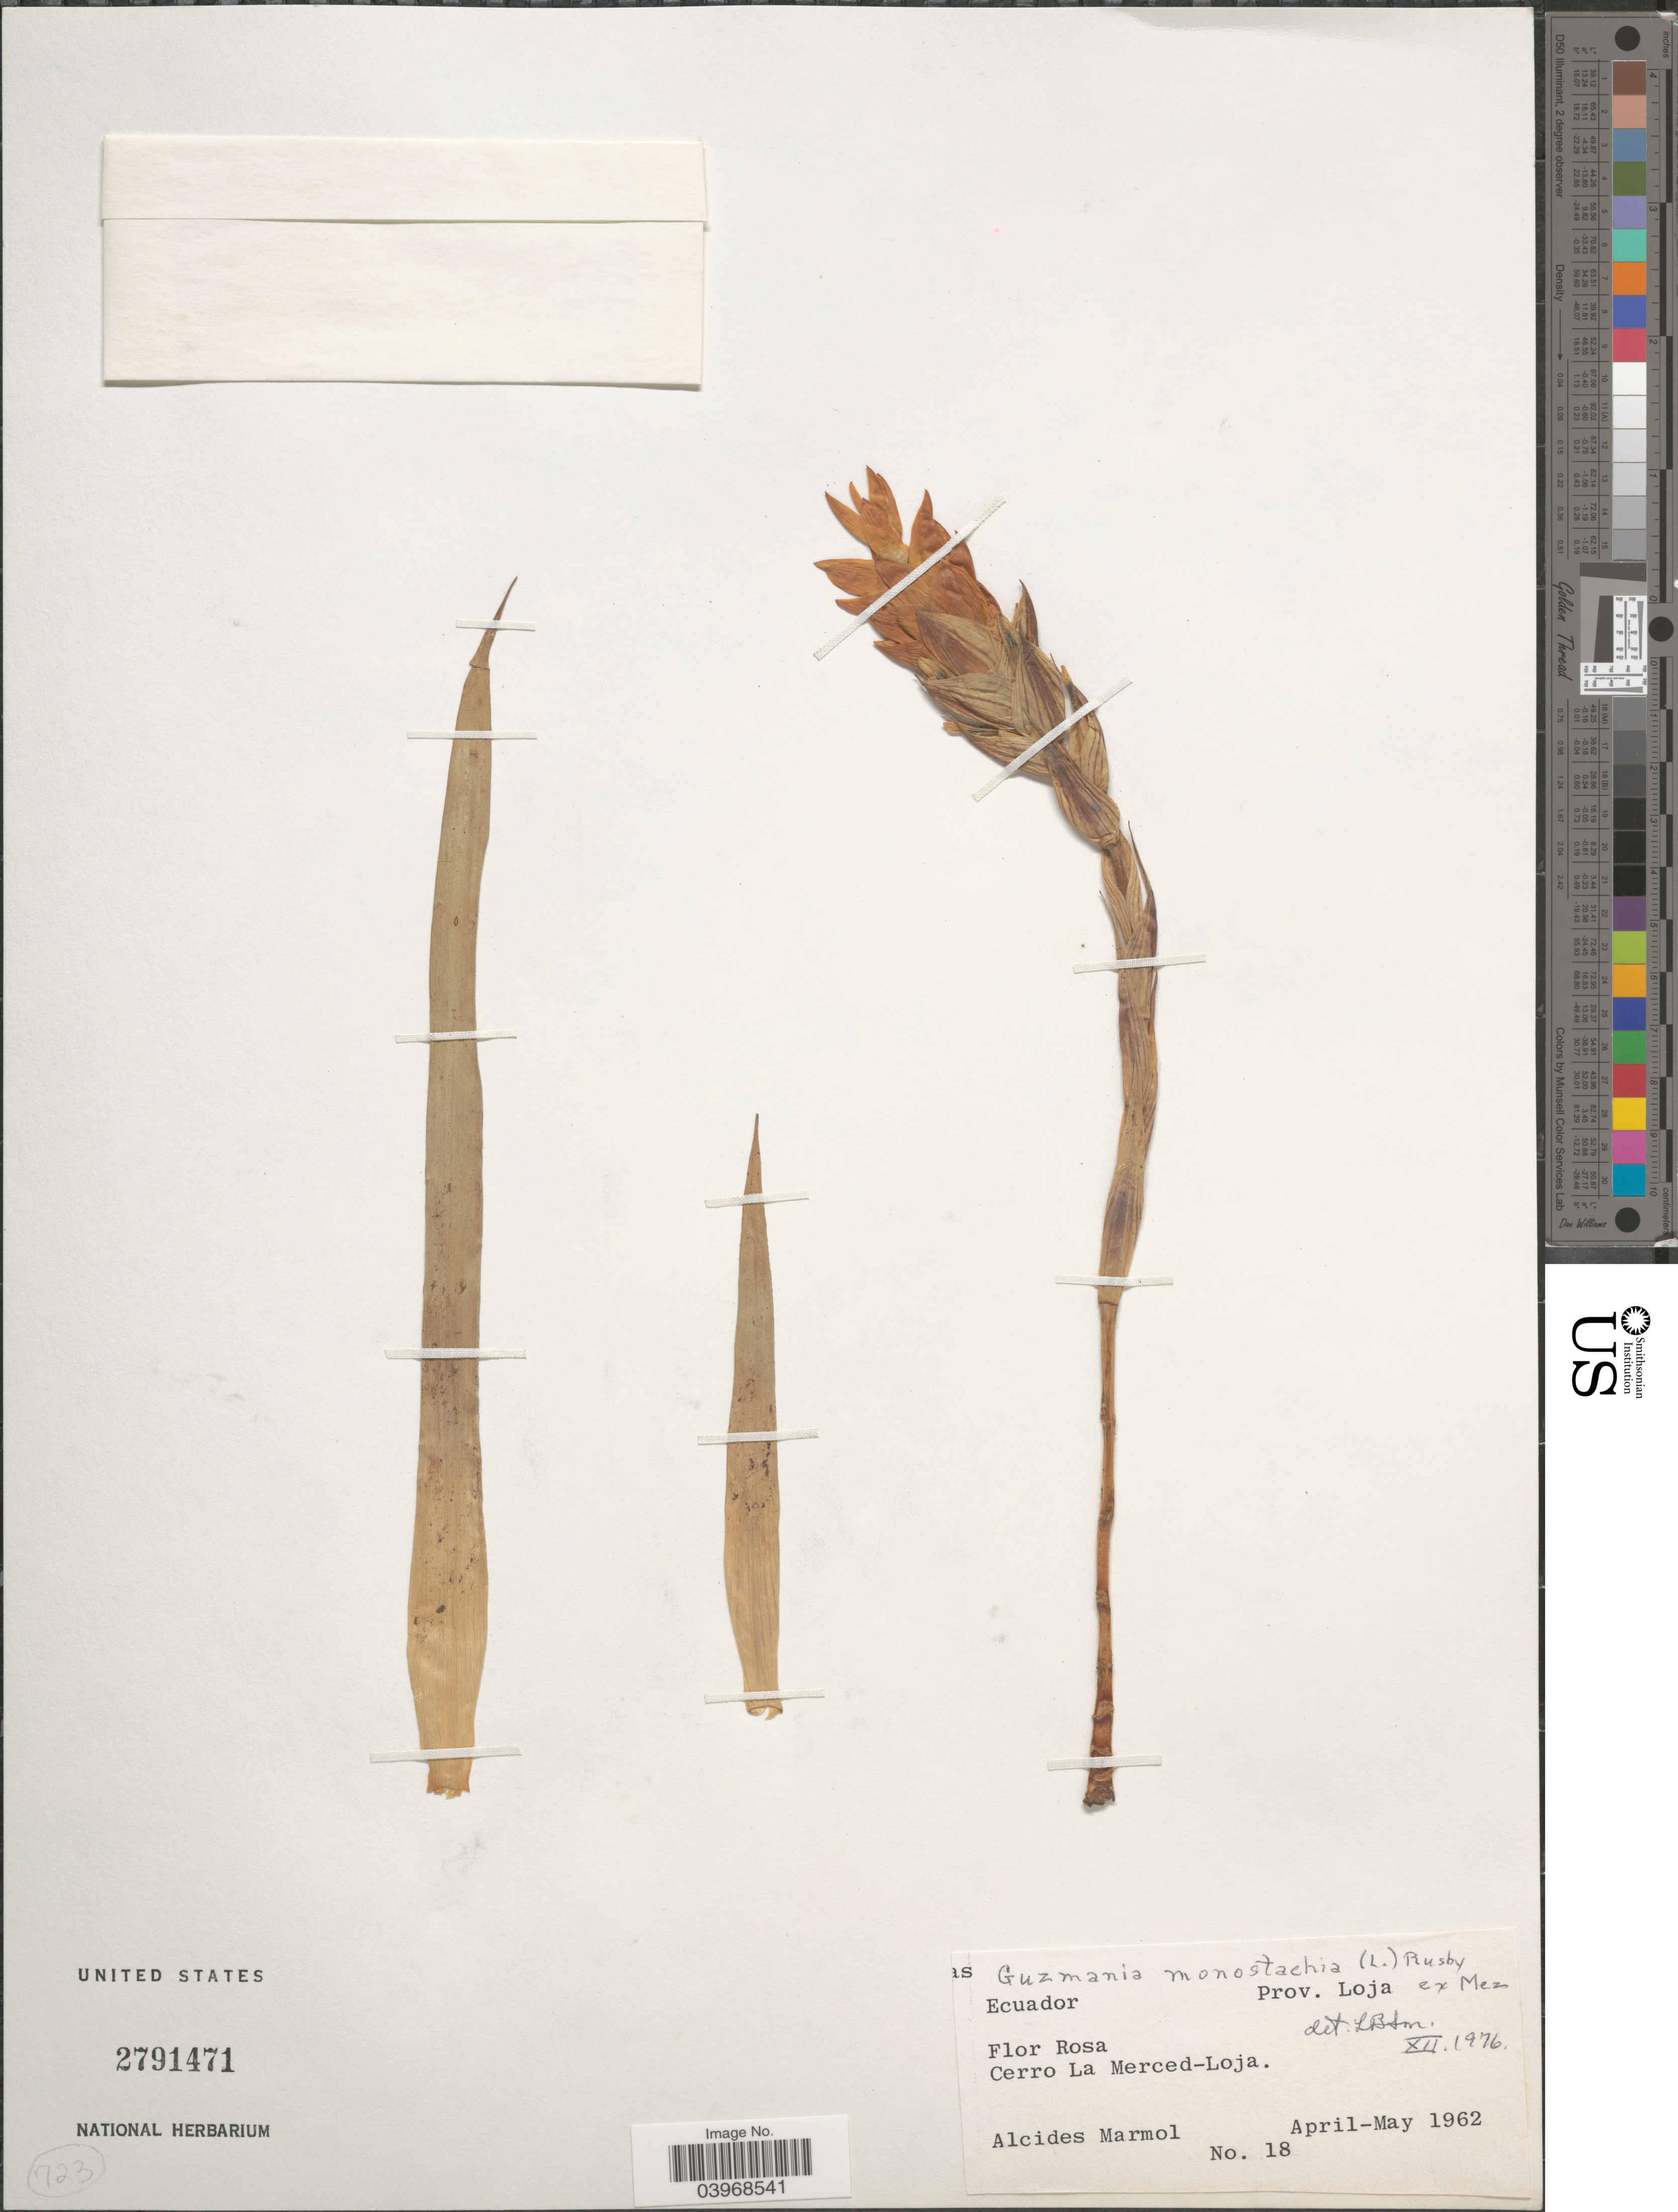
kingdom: Plantae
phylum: Tracheophyta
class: Liliopsida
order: Poales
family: Bromeliaceae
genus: Guzmania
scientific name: Guzmania monostachia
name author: (L.) Rusby ex Mez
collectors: A. Marmol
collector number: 18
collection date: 1962-04/1962-05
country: Ecuador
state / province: Loja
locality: Cerro La Merced-Loja.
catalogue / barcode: US 2791471